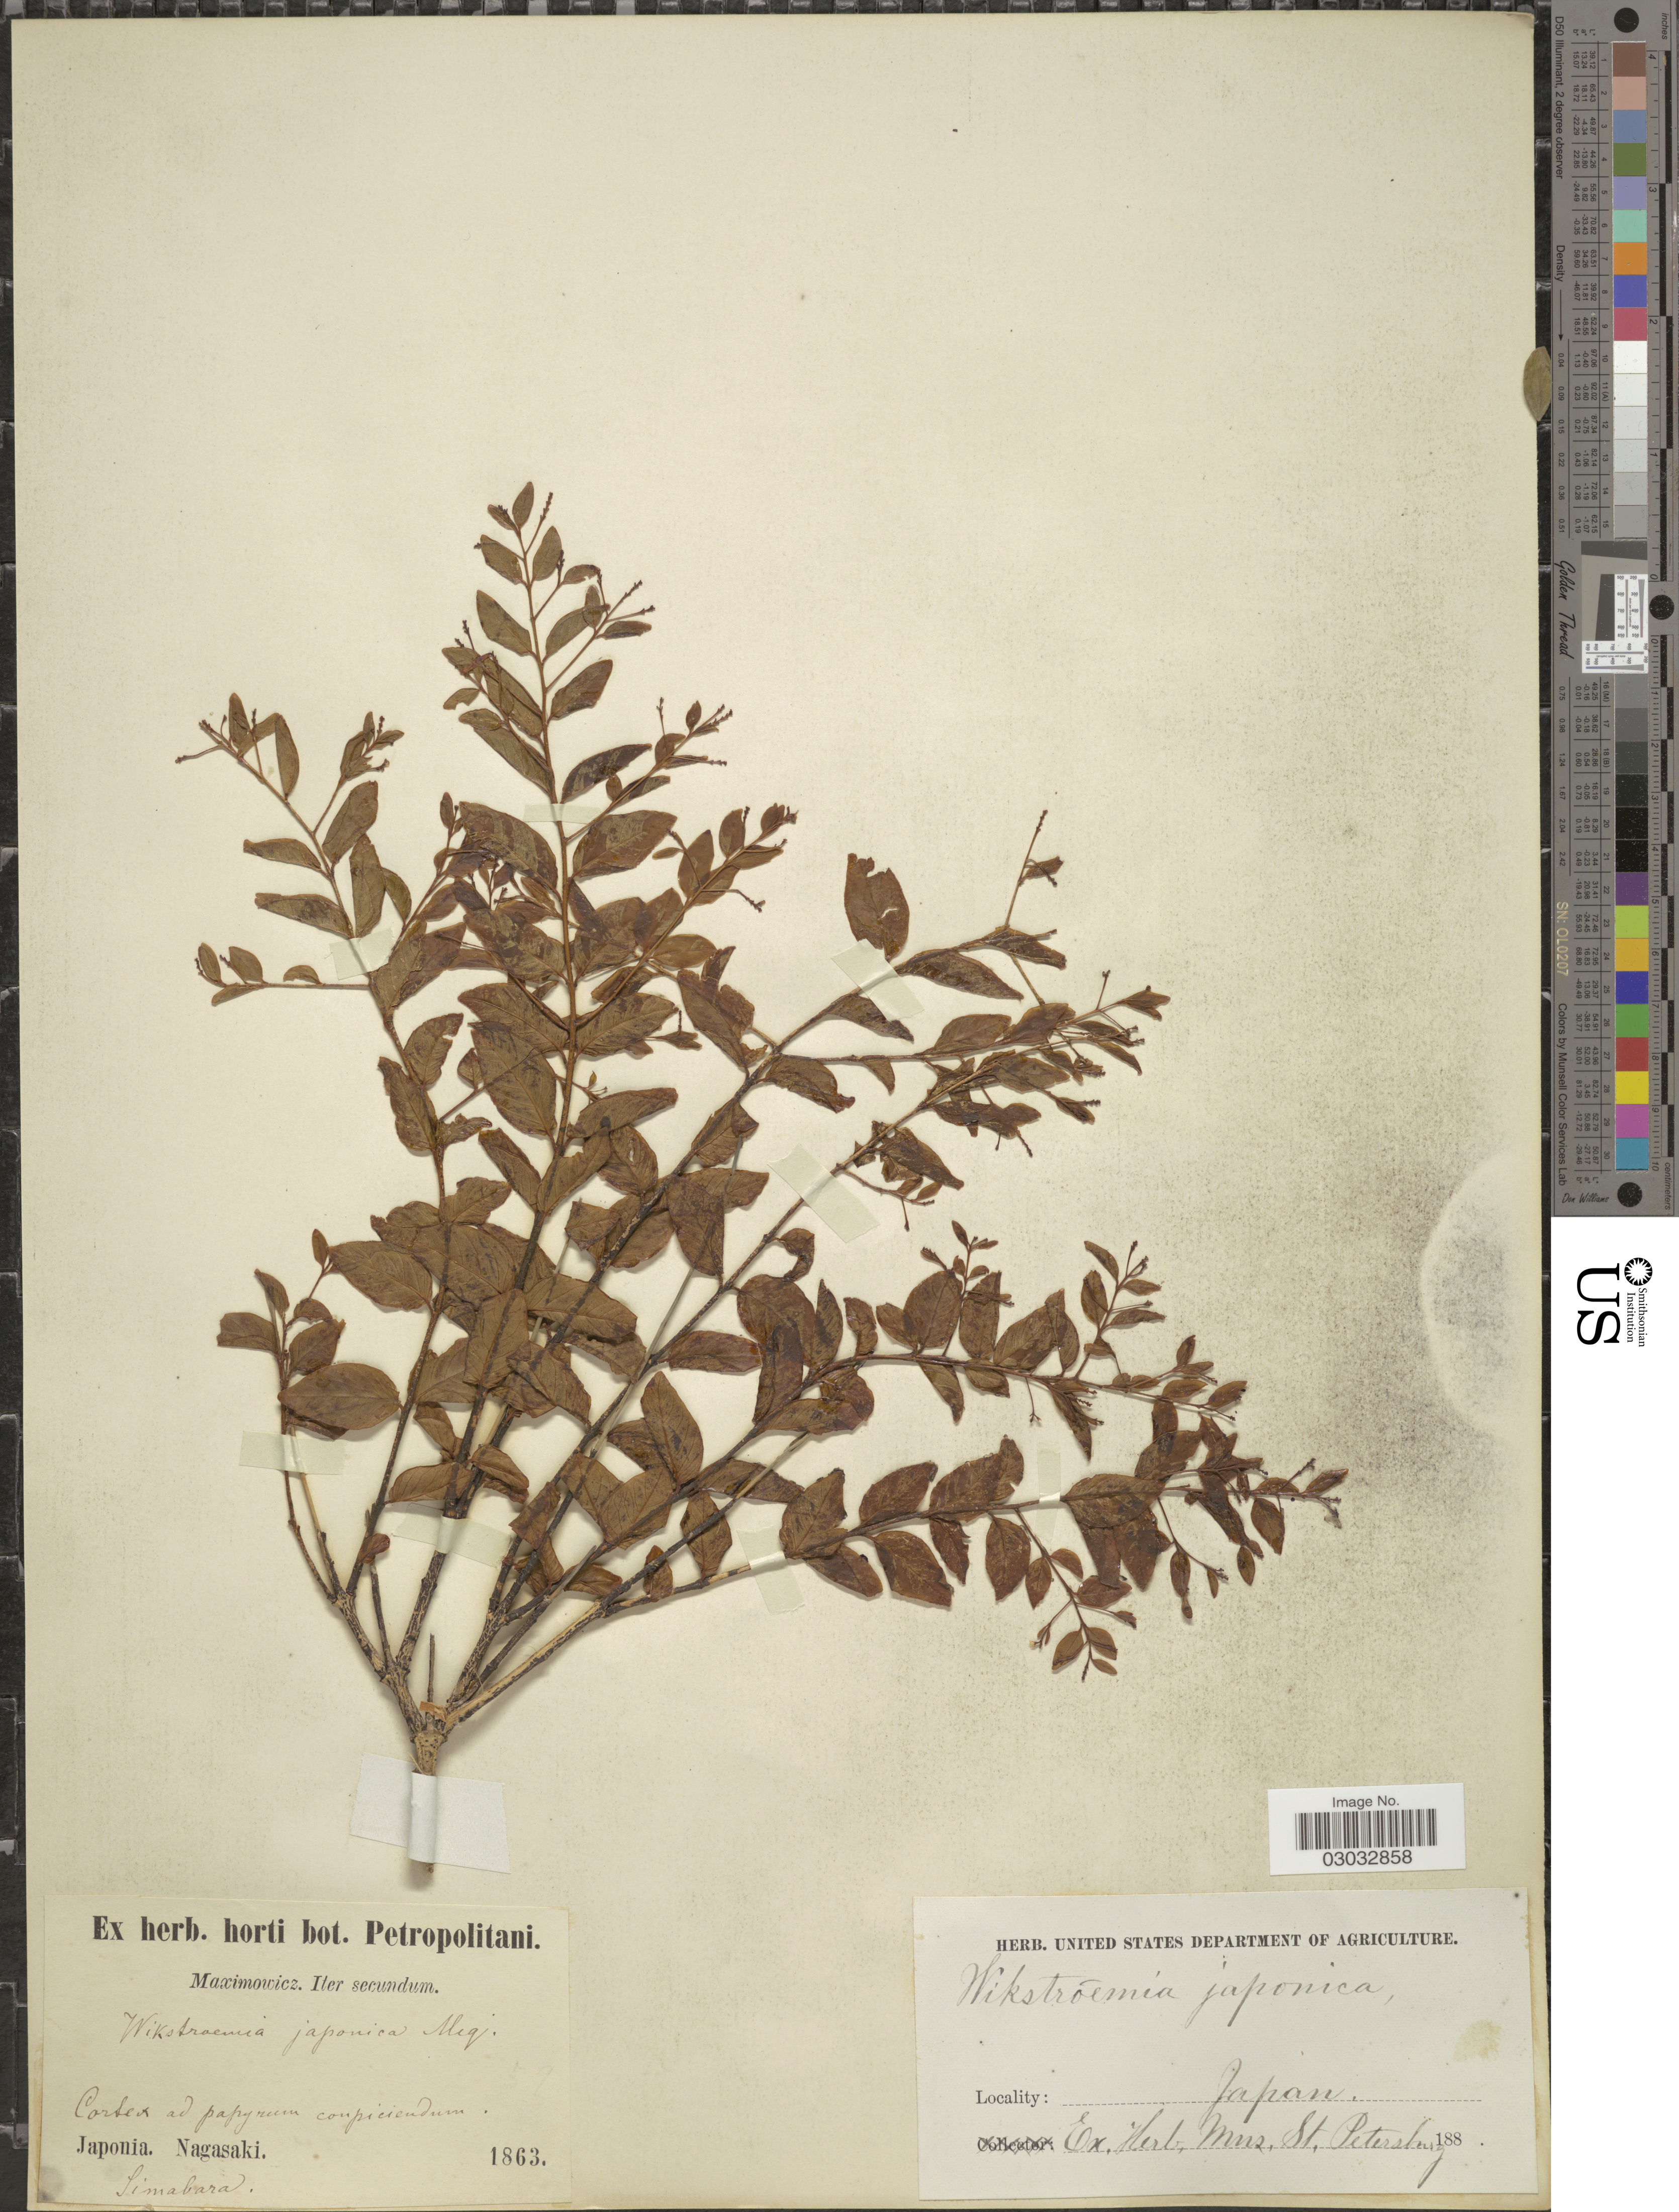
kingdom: Plantae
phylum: Tracheophyta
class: Magnoliopsida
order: Malvales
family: Thymelaeaceae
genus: Wikstroemia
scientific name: Wikstroemia japonica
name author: (Siebold & Zucc.) Miq.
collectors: -. Maximowicz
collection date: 1863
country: Japan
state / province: Nagasaki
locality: Japonia, Nagasaki, Simabara.